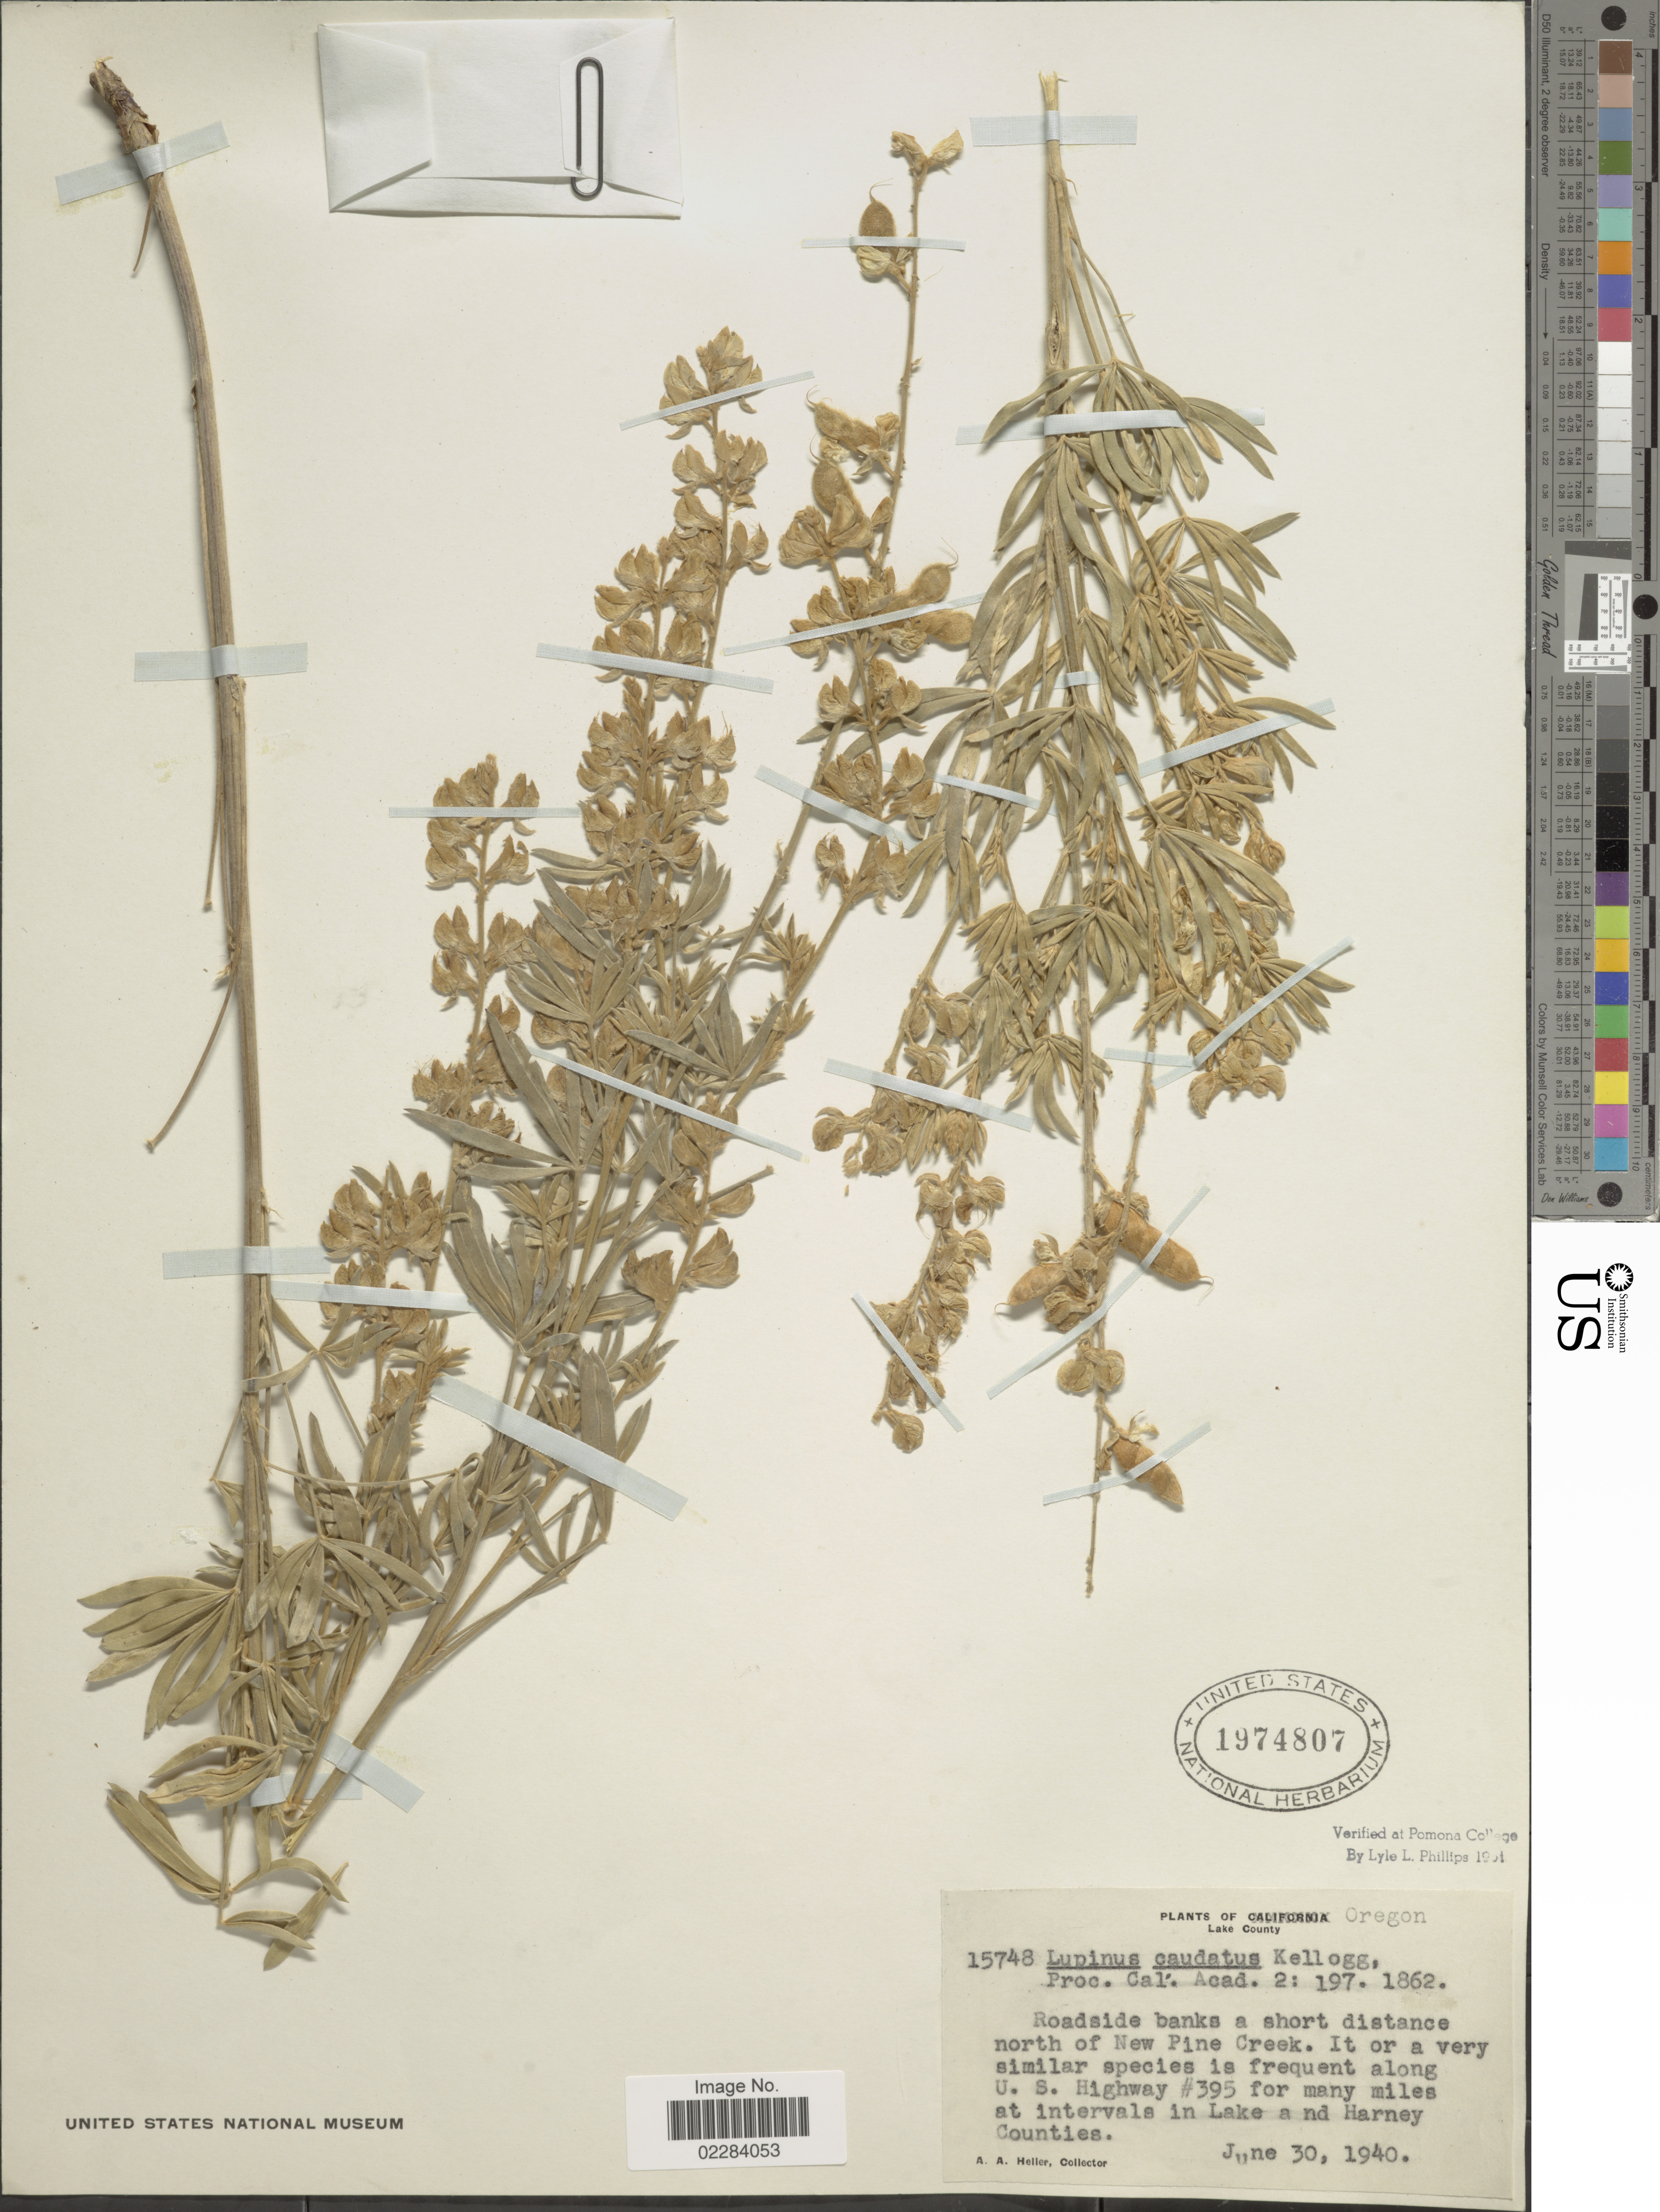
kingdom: Plantae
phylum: Tracheophyta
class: Magnoliopsida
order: Fabales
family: Fabaceae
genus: Lupinus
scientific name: Lupinus caudatus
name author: Kellogg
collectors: A. A. Heller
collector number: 15748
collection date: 1940-06-30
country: United States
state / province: Oregon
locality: Lake County. short distance north of New Pine Creek,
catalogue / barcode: US 1974807